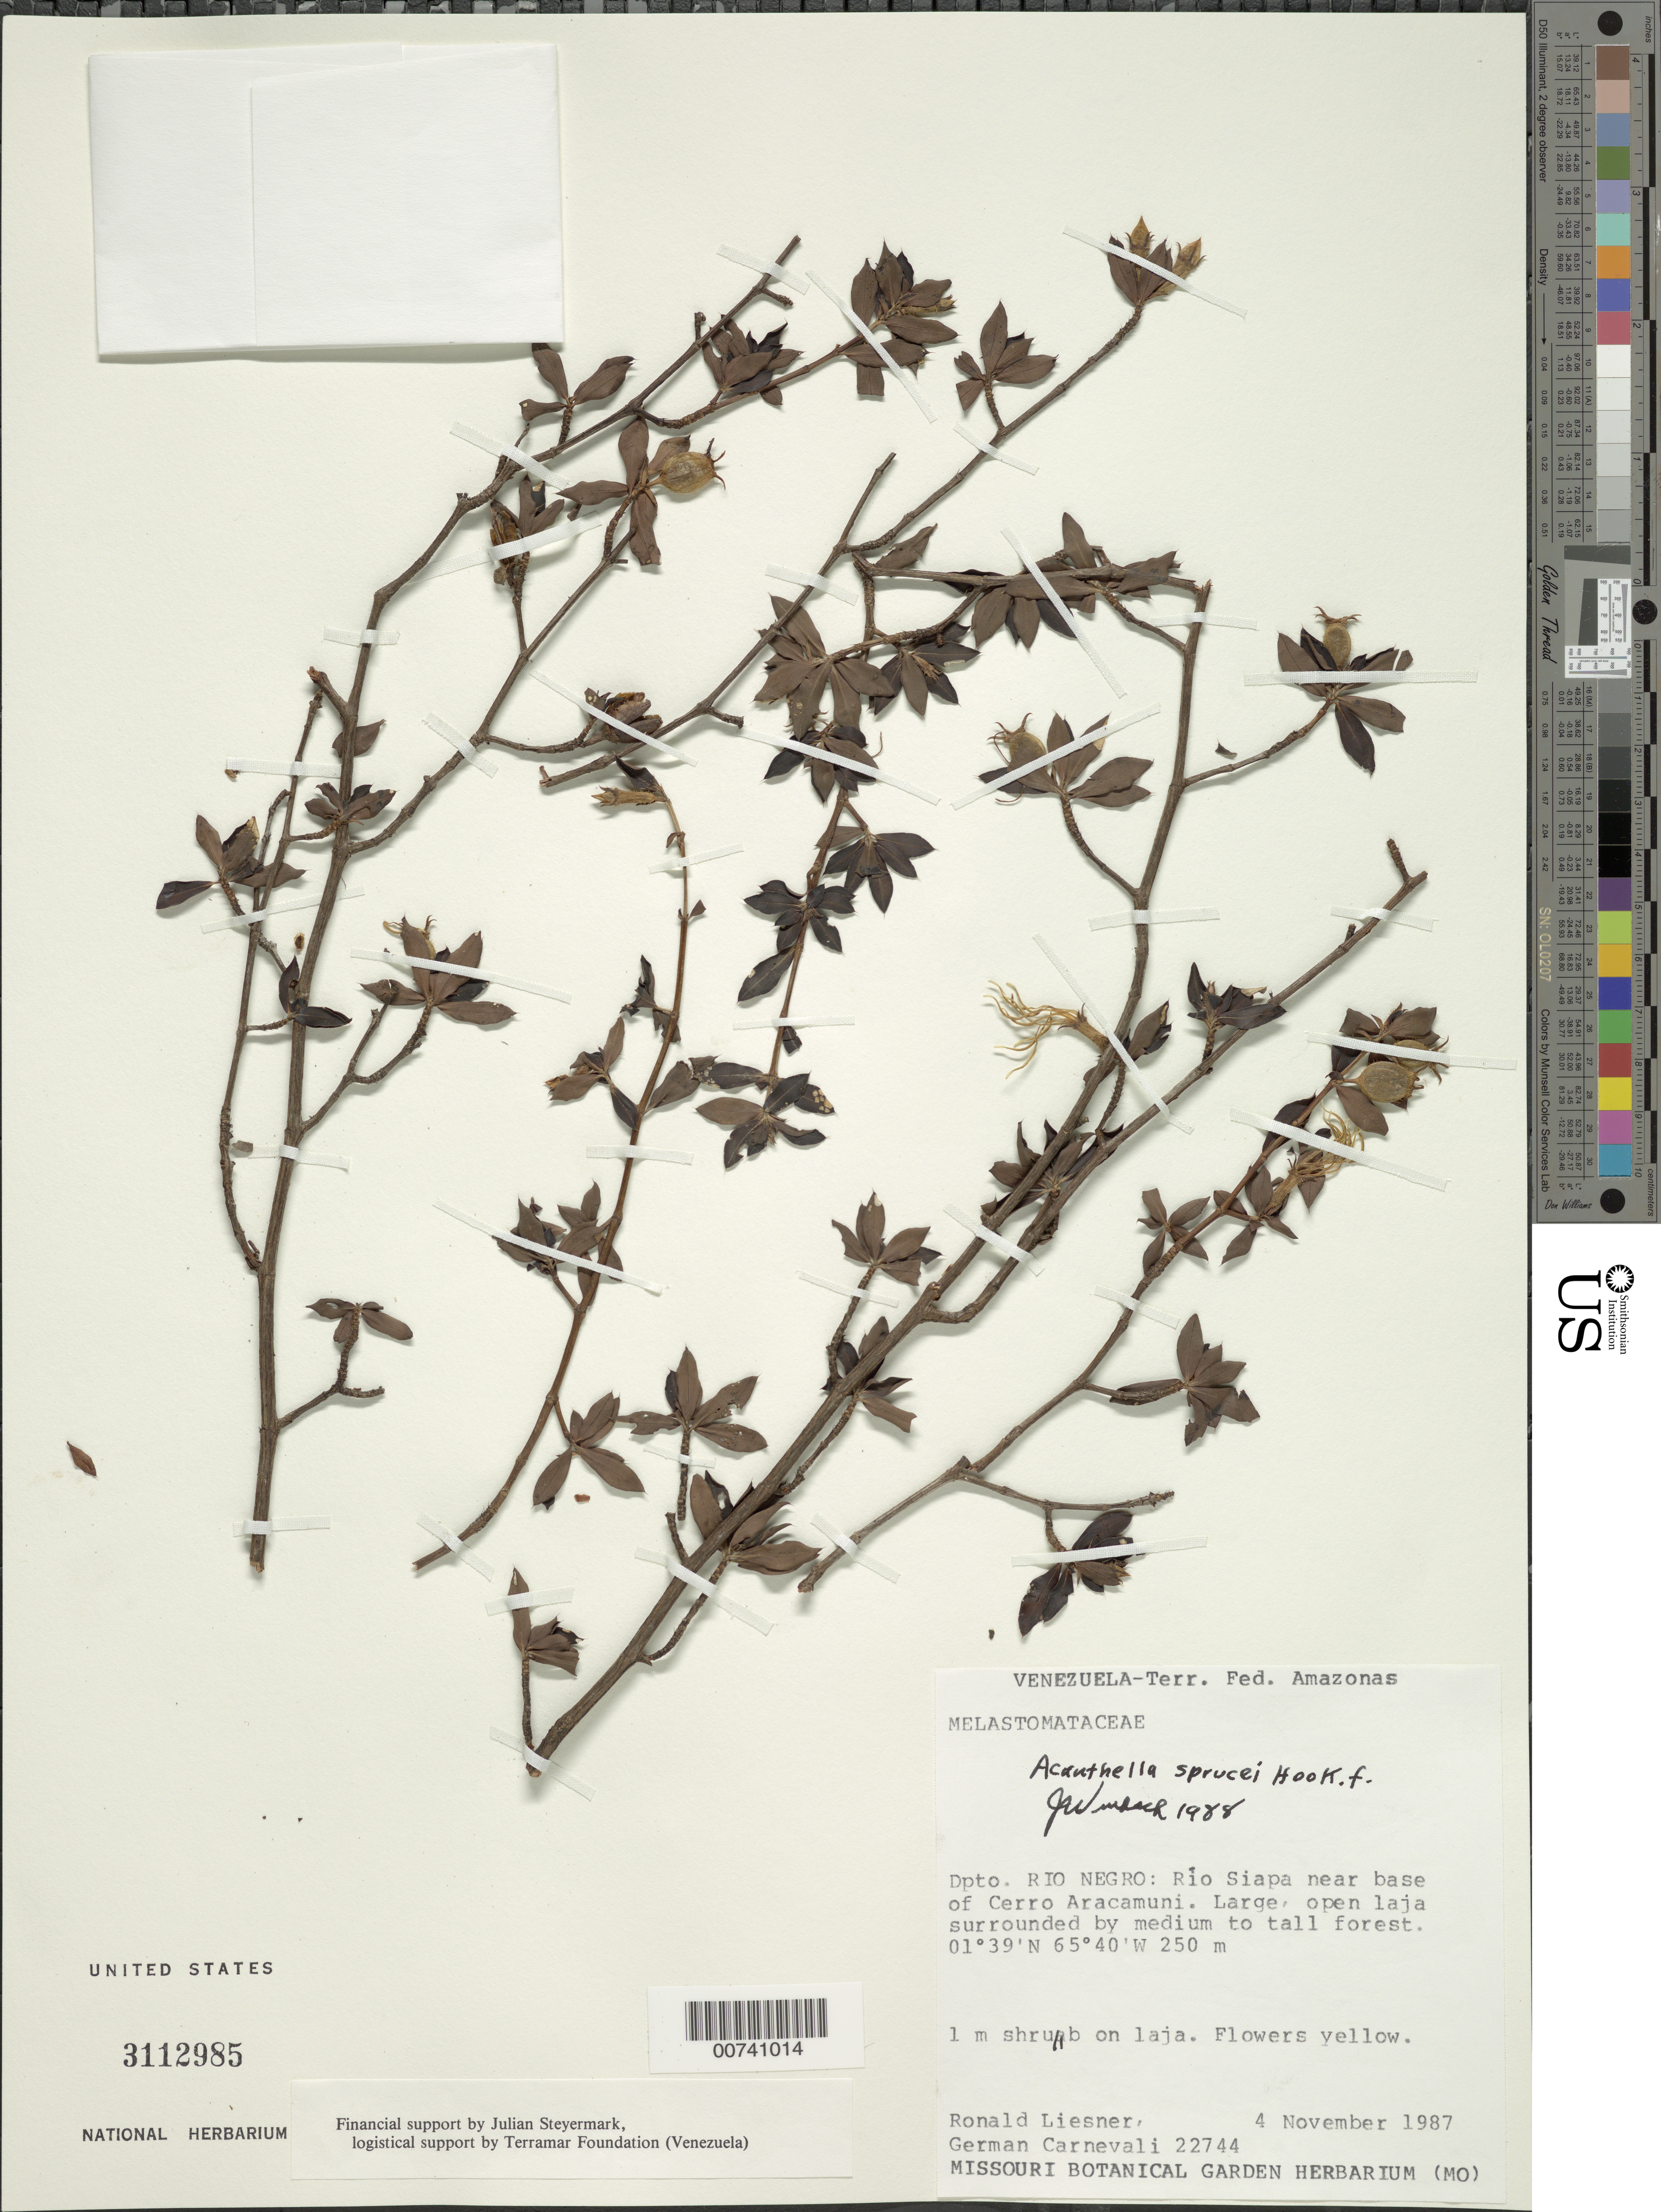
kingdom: Plantae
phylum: Tracheophyta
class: Magnoliopsida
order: Myrtales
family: Melastomataceae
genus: Acanthella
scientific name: Acanthella sprucei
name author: Benth. & Hook. f.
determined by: Wurdack, John J., (US), US (UNITED STATES)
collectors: R. L. Liesner & G. Carnevali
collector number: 22744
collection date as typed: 4-Nov-87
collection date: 1987-11-04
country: Venezuela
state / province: Amazonas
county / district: Río Negro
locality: Río Siapa, near base of Cerro Aracamuni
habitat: Large open laja surrounded by medium to tall forest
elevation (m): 250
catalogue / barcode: US 3112985